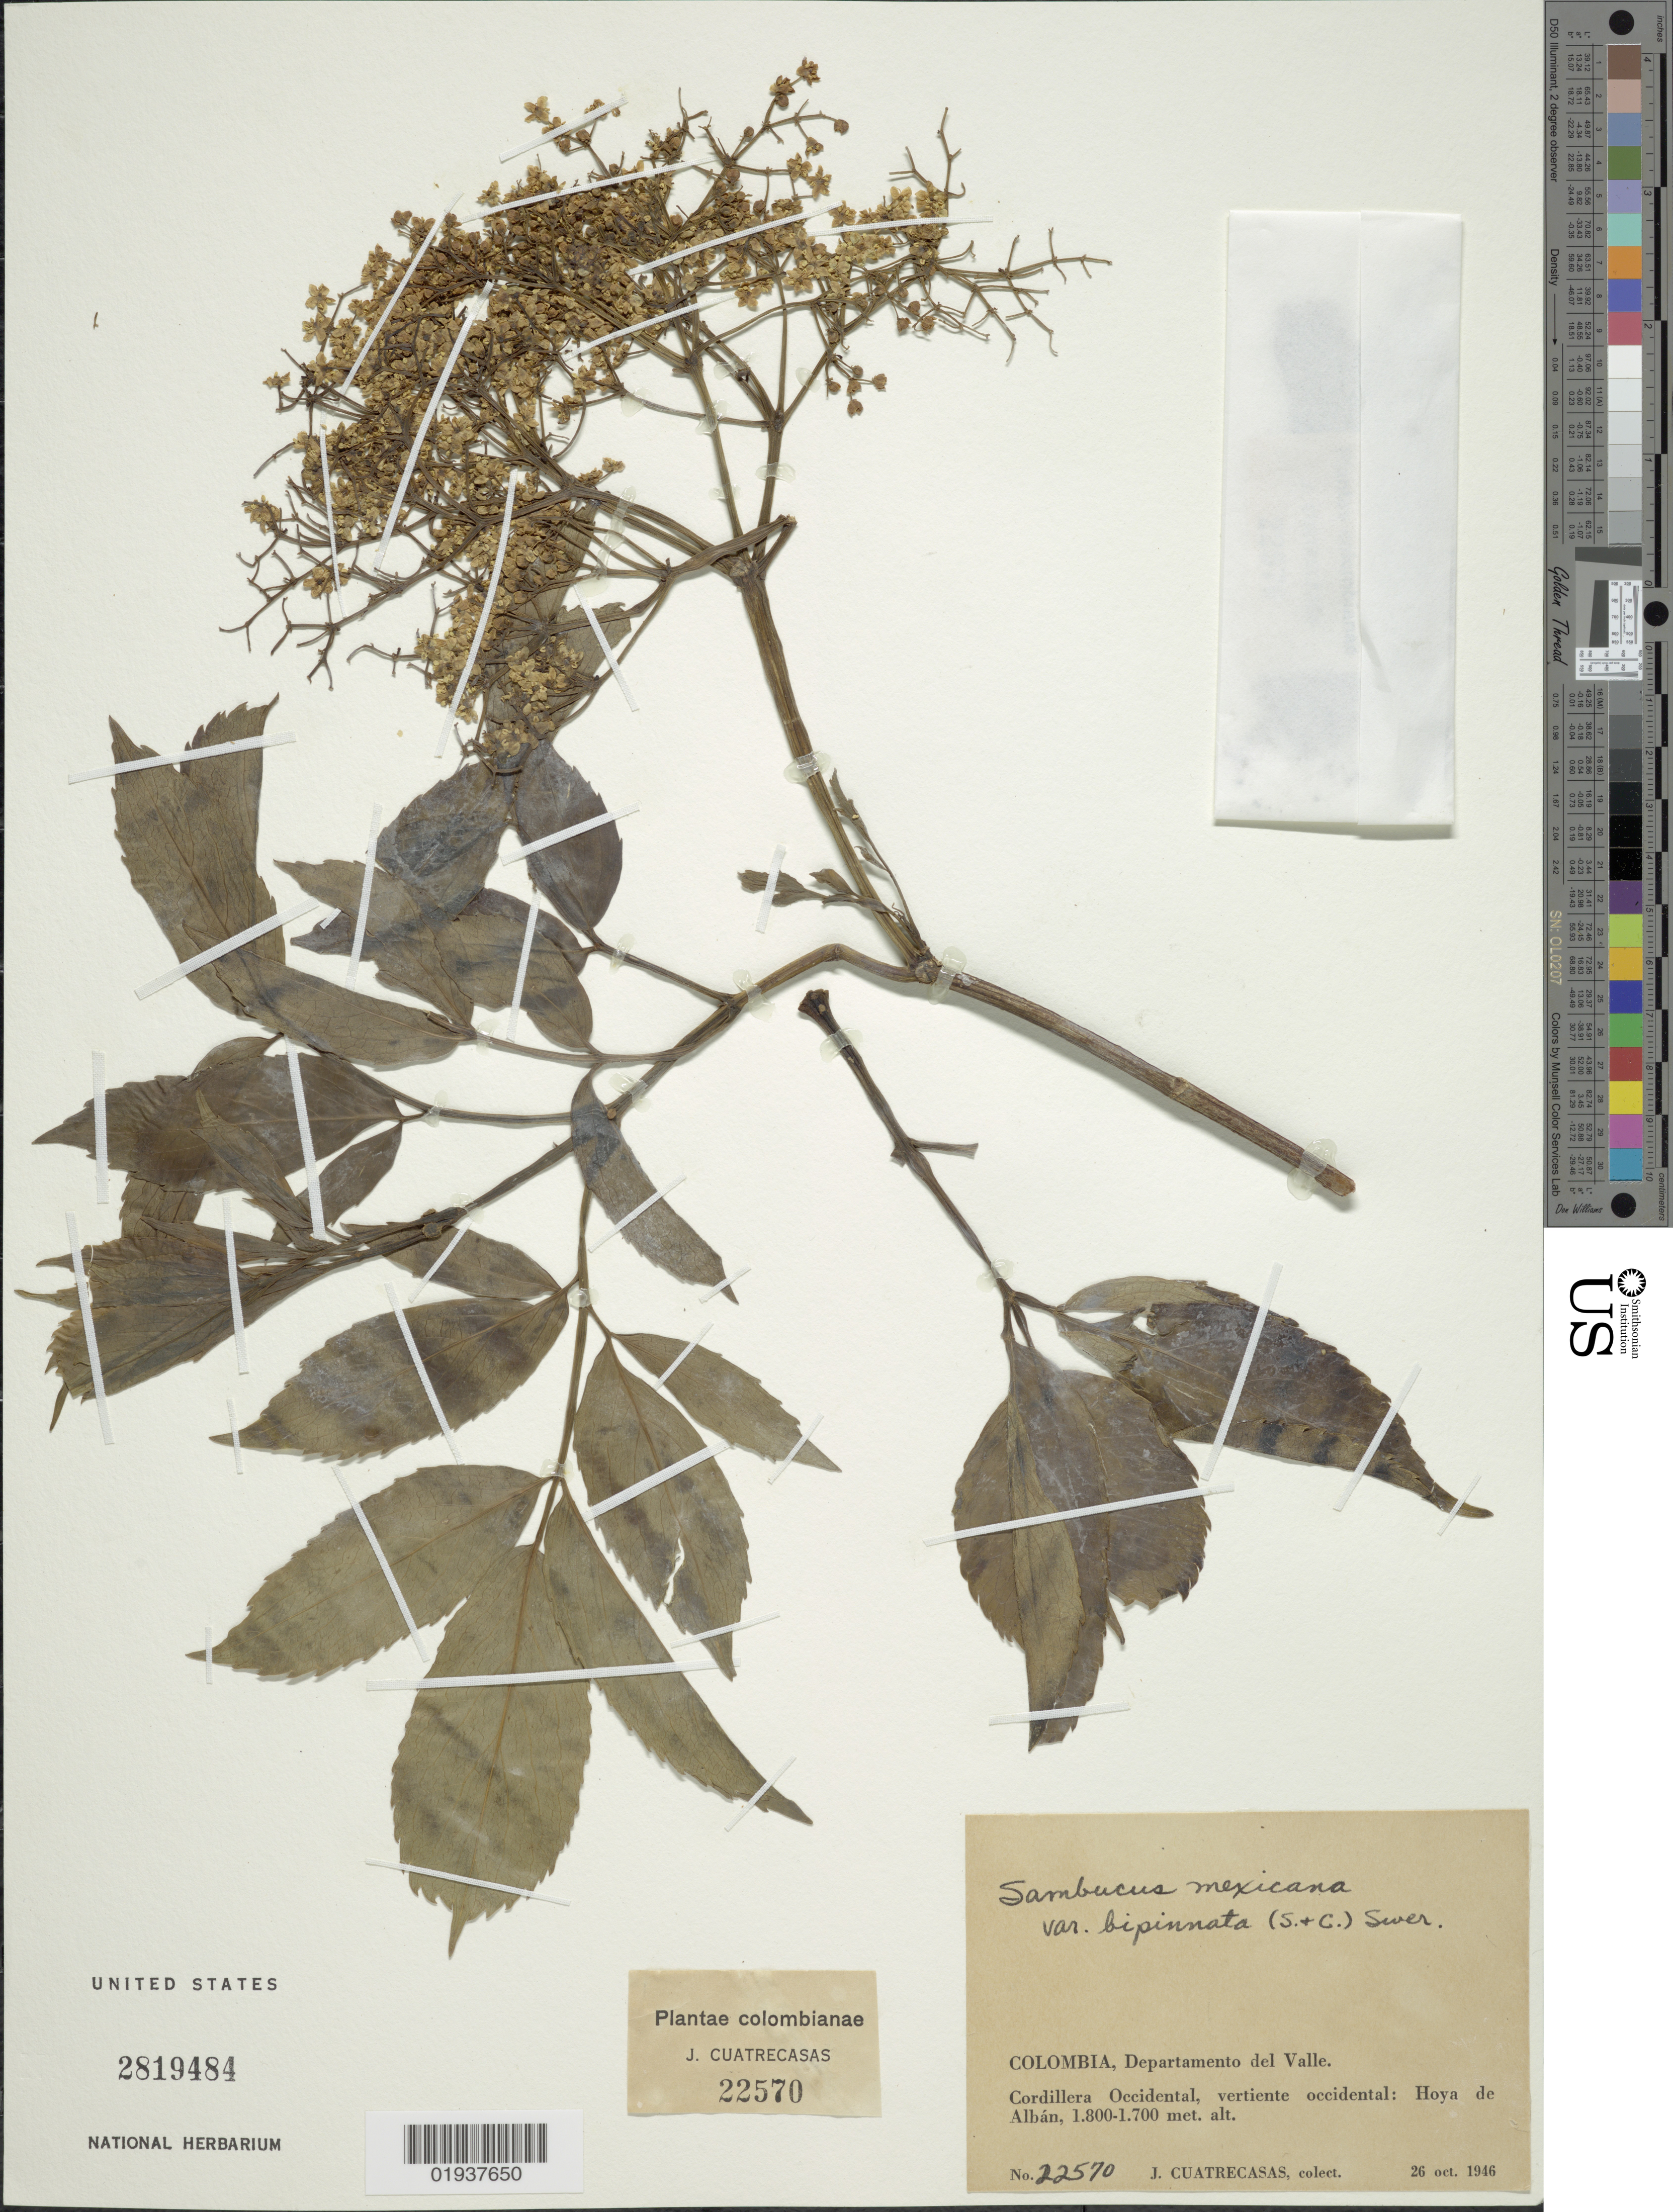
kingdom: Plantae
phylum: Tracheophyta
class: Magnoliopsida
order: Dipsacales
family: Viburnaceae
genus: Sambucus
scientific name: Sambucus canadensis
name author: L.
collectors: J. Cuatrecasas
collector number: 22570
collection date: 1946-10-26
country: Colombia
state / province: Valle del Cauca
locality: Departamento del Valle, Cordillera Occidental, vertiente occidental: Hoya de Albán.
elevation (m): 1700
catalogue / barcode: US 2819484